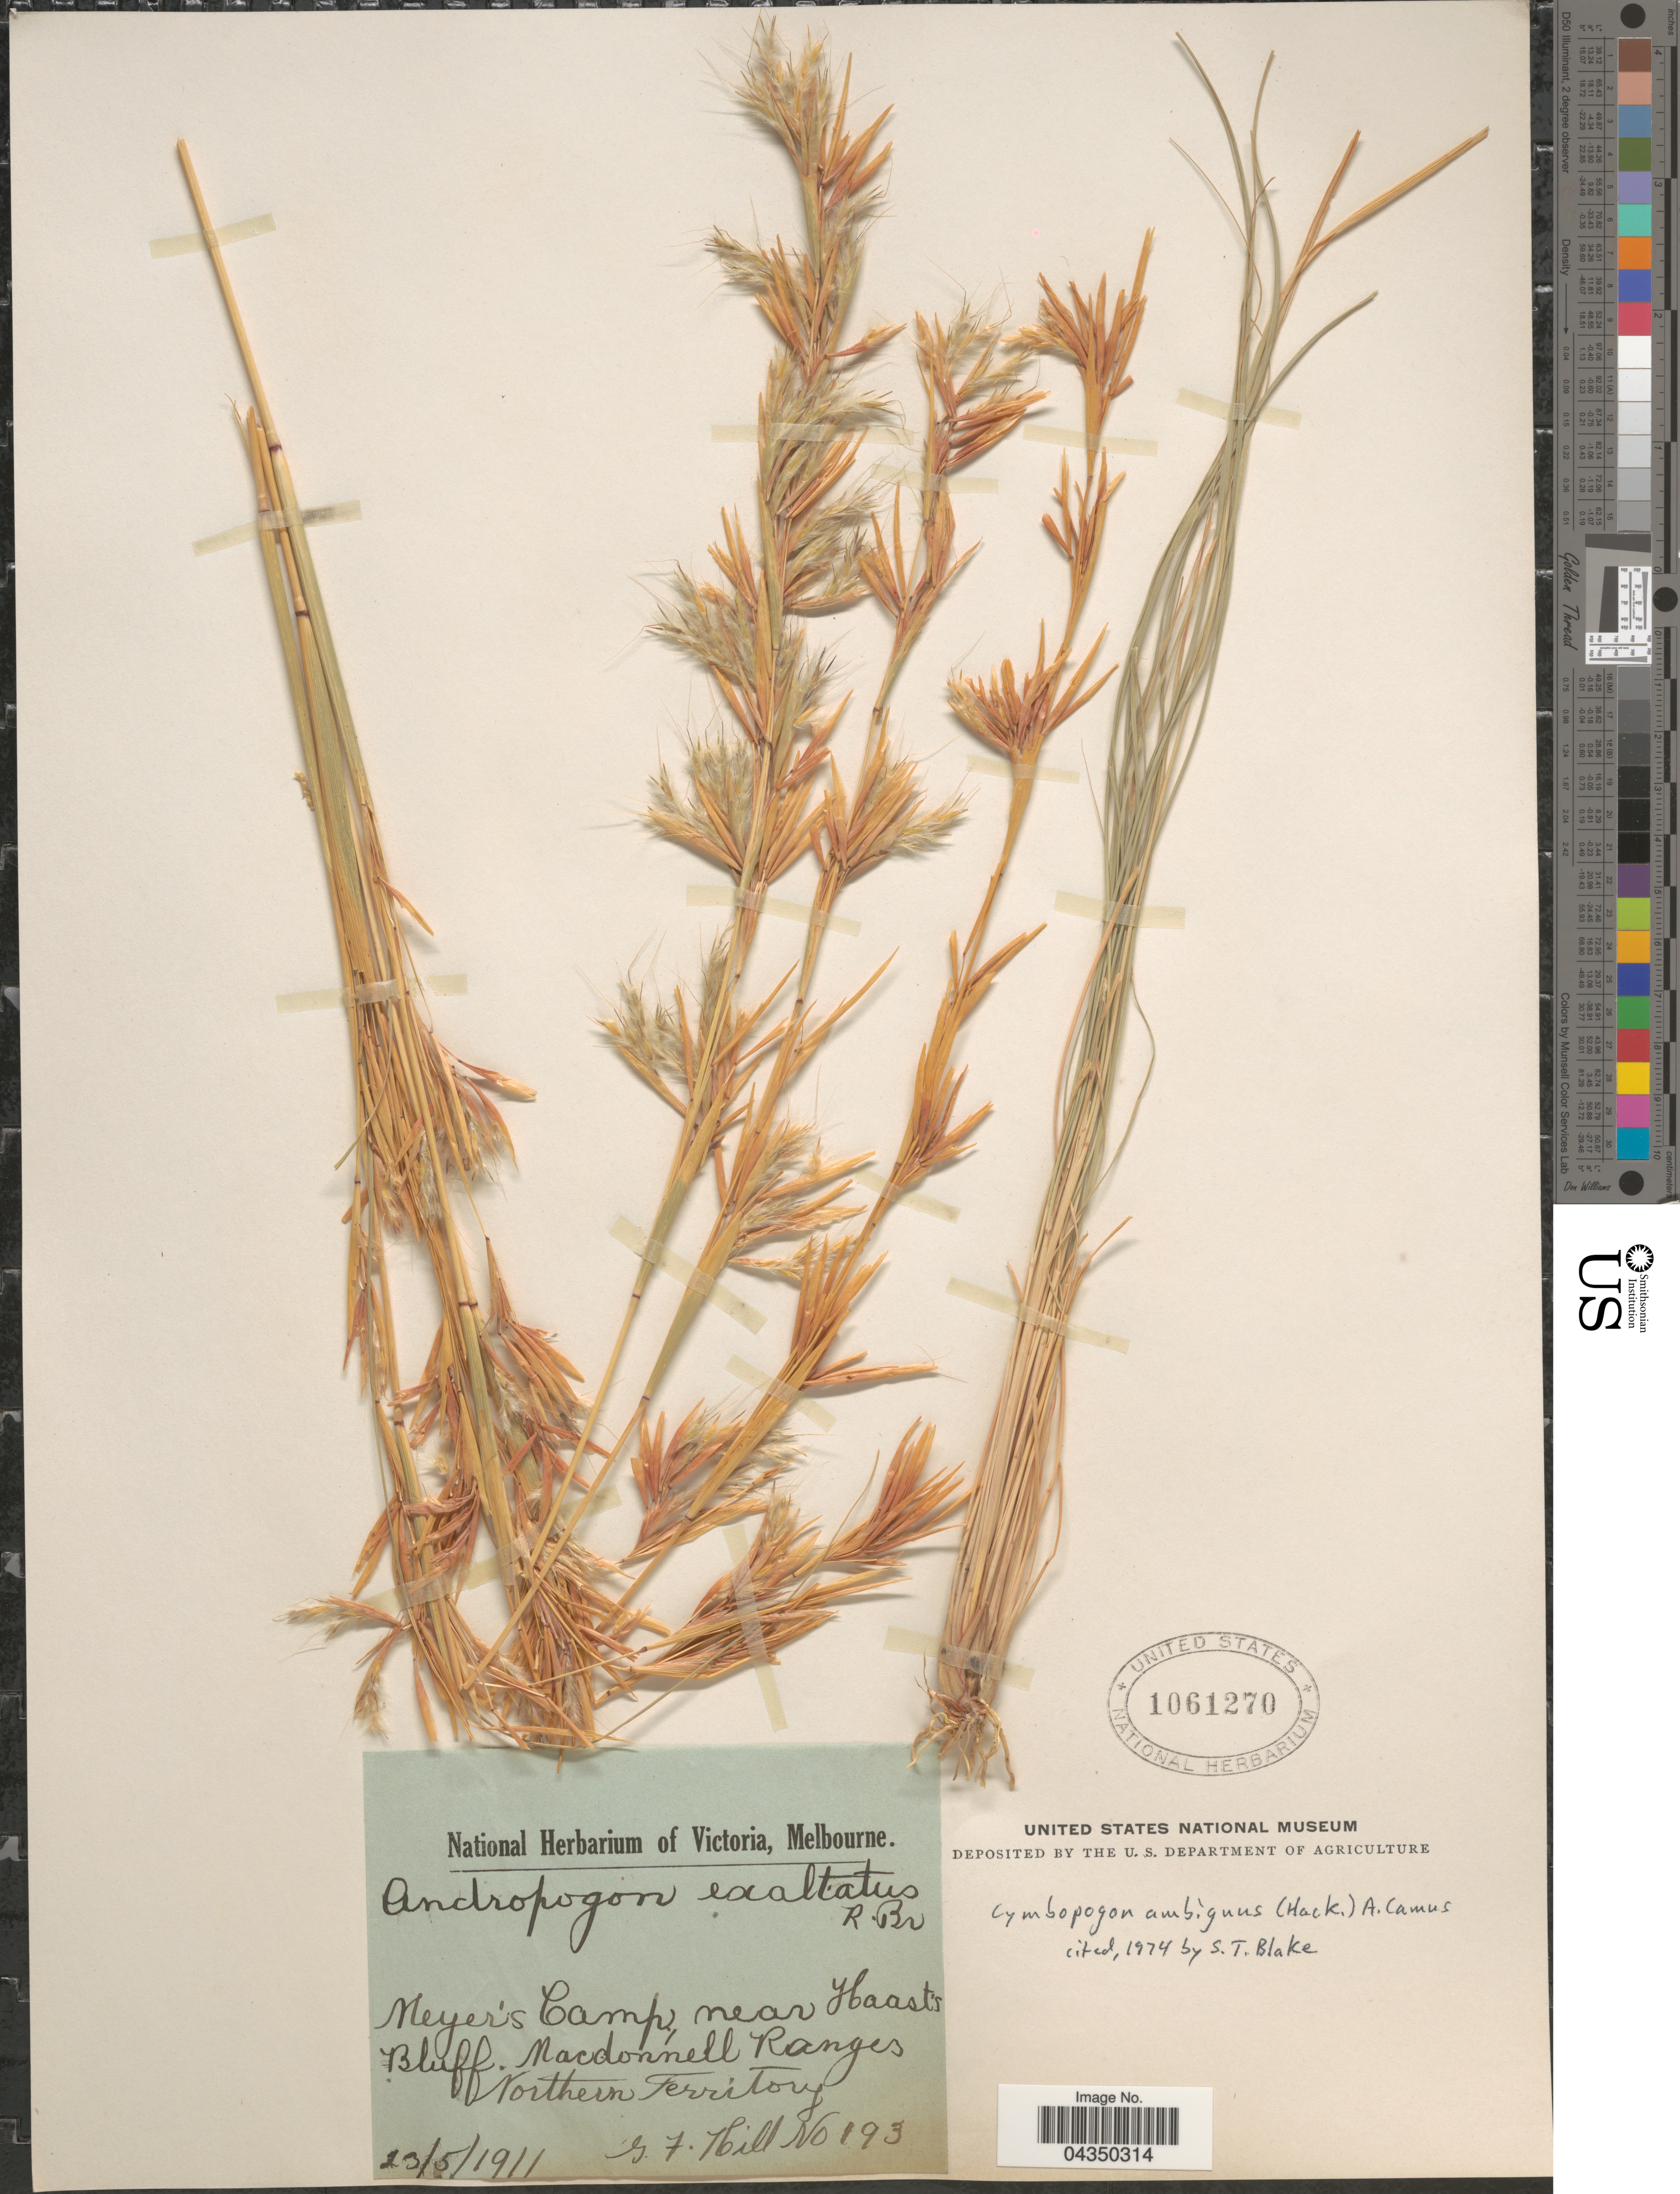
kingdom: Plantae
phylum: Tracheophyta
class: Liliopsida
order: Poales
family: Poaceae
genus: Cymbopogon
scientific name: Cymbopogon ambiguus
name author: A. Camus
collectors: G. Hill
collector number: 193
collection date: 1911-05-23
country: Australia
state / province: Northern Territory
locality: Meyer's Camp, near Haast's Bluff. Macdonnell Ranges.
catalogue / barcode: US 1061270